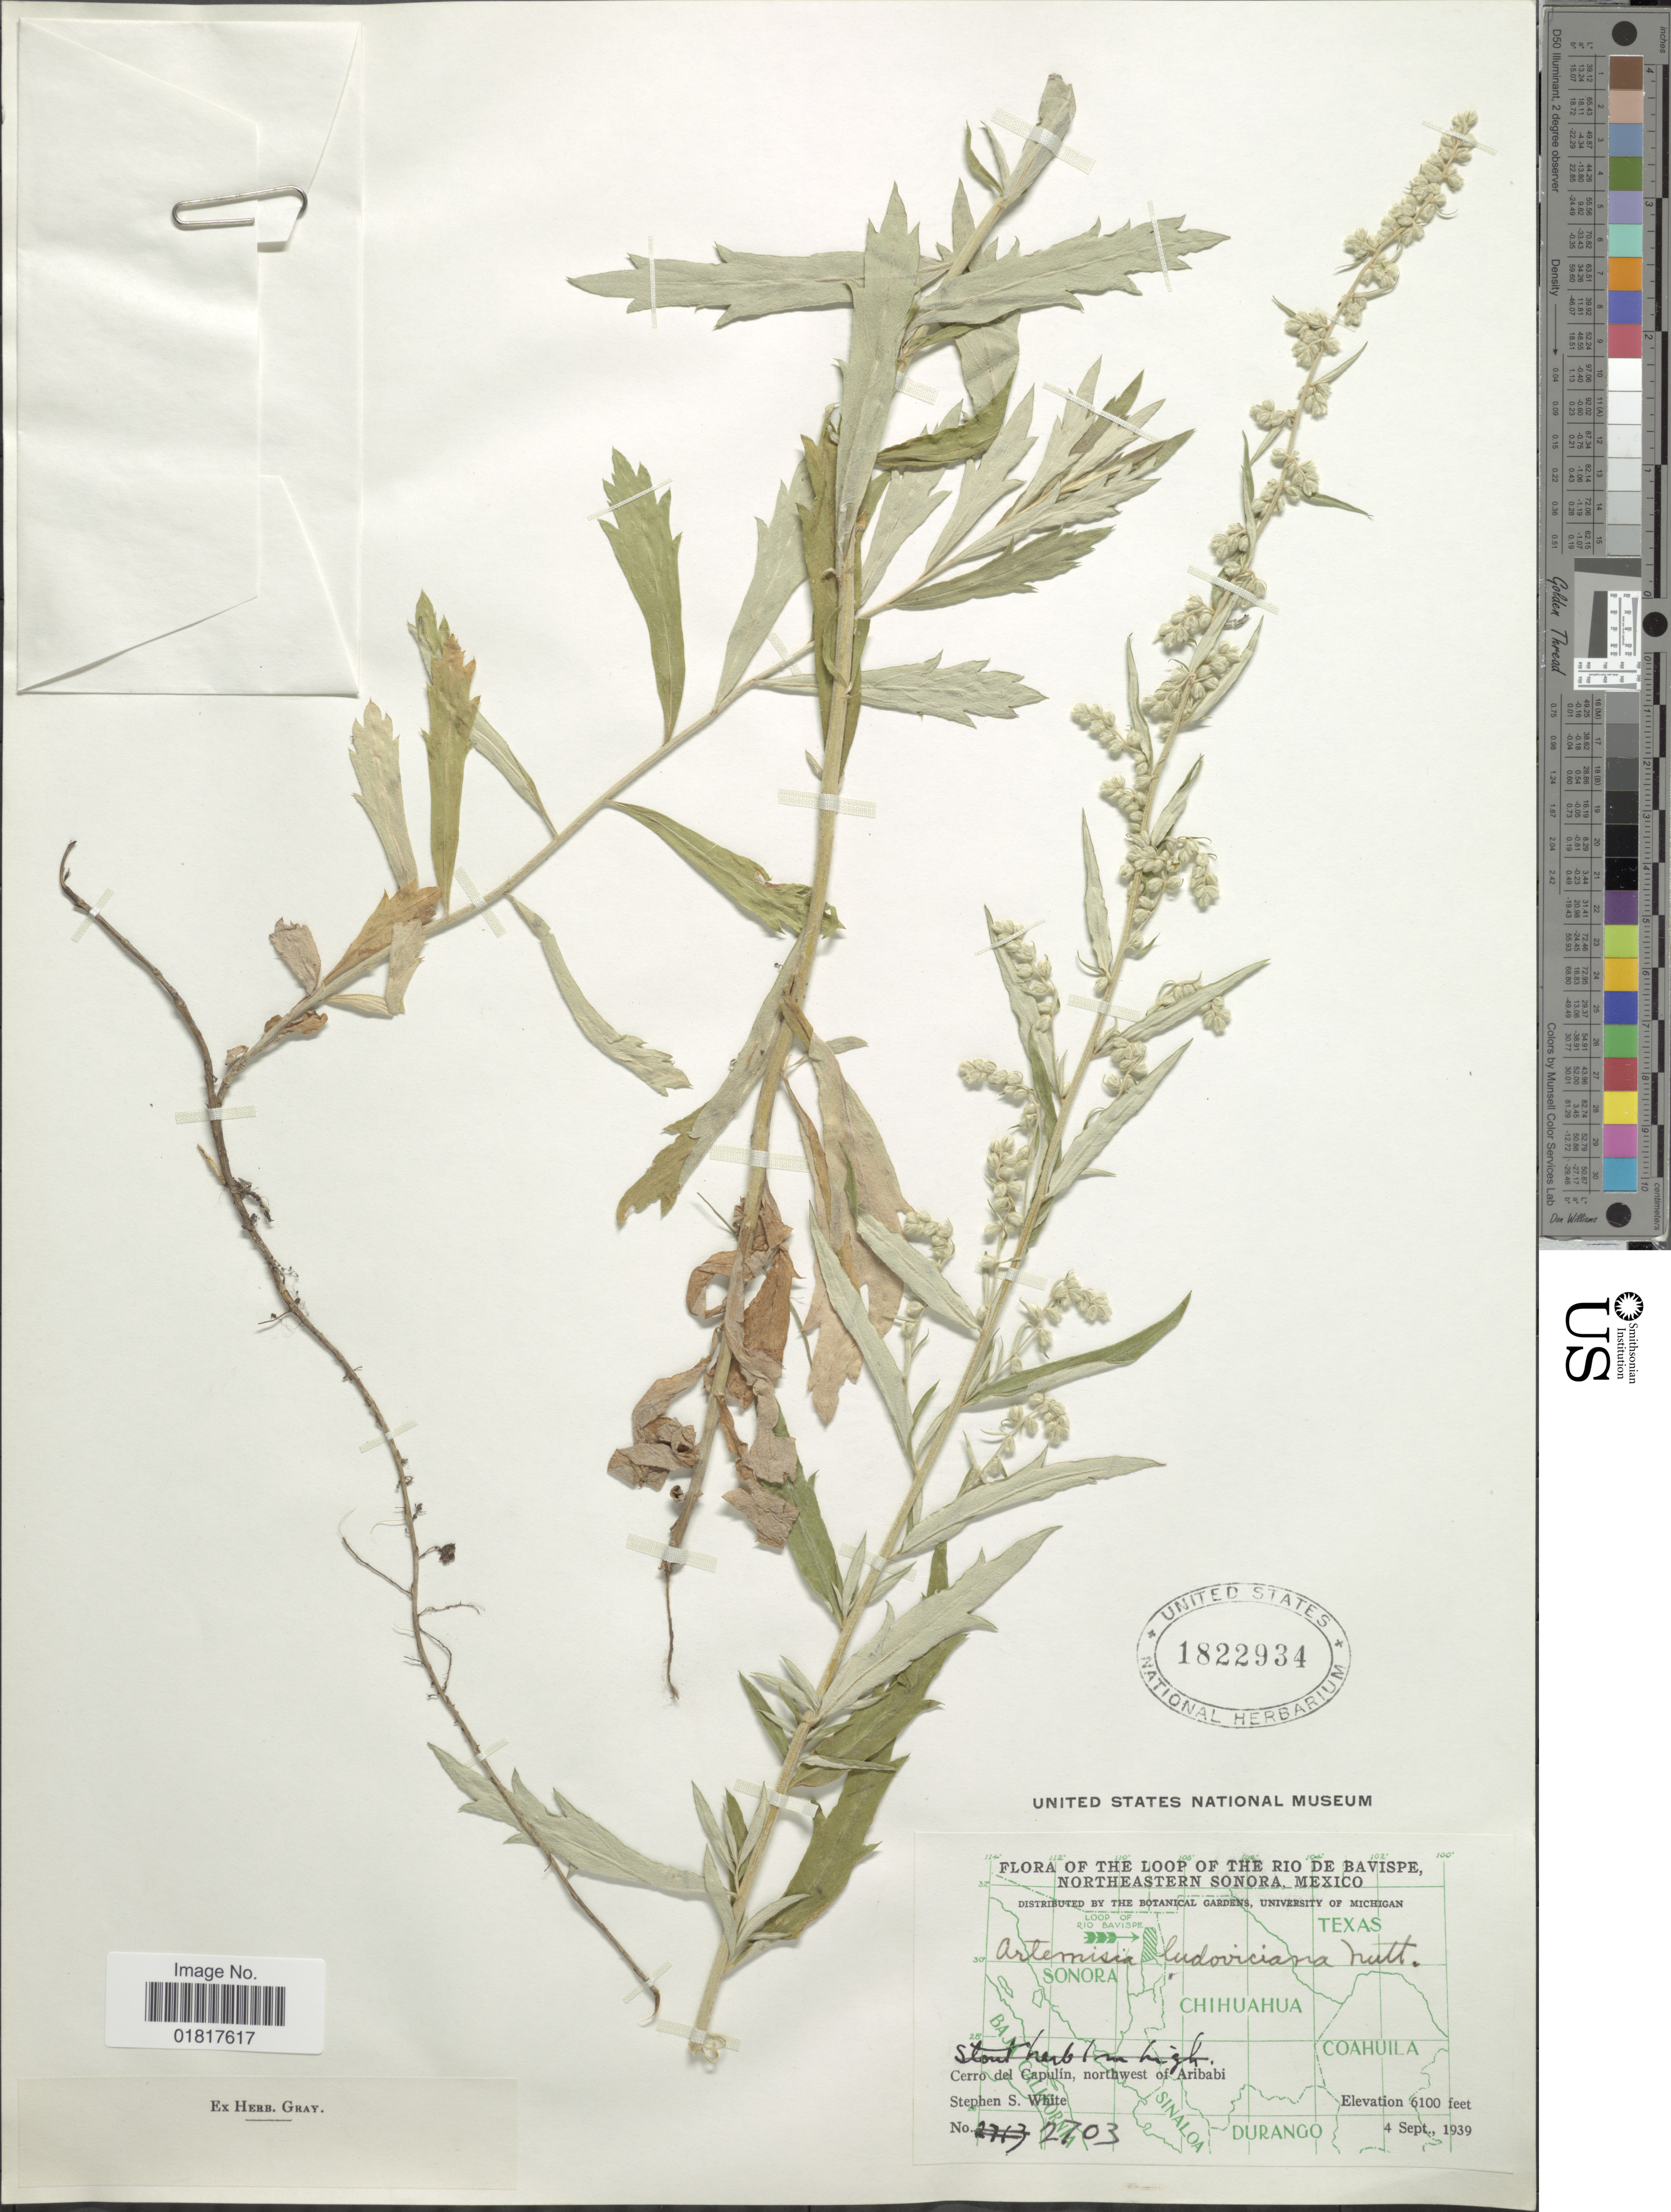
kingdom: Plantae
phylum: Tracheophyta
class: Magnoliopsida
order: Asterales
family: Asteraceae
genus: Artemisia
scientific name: Artemisia ludoviciana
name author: Nutt.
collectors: S. S. White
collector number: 2703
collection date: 1939-09-04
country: Mexico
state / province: Sonora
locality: The Loop of the Rio de Bavispe, Northeastern Sonora, Cerro del Capulín, northwest of Aribabi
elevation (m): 1859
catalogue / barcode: US 1822934